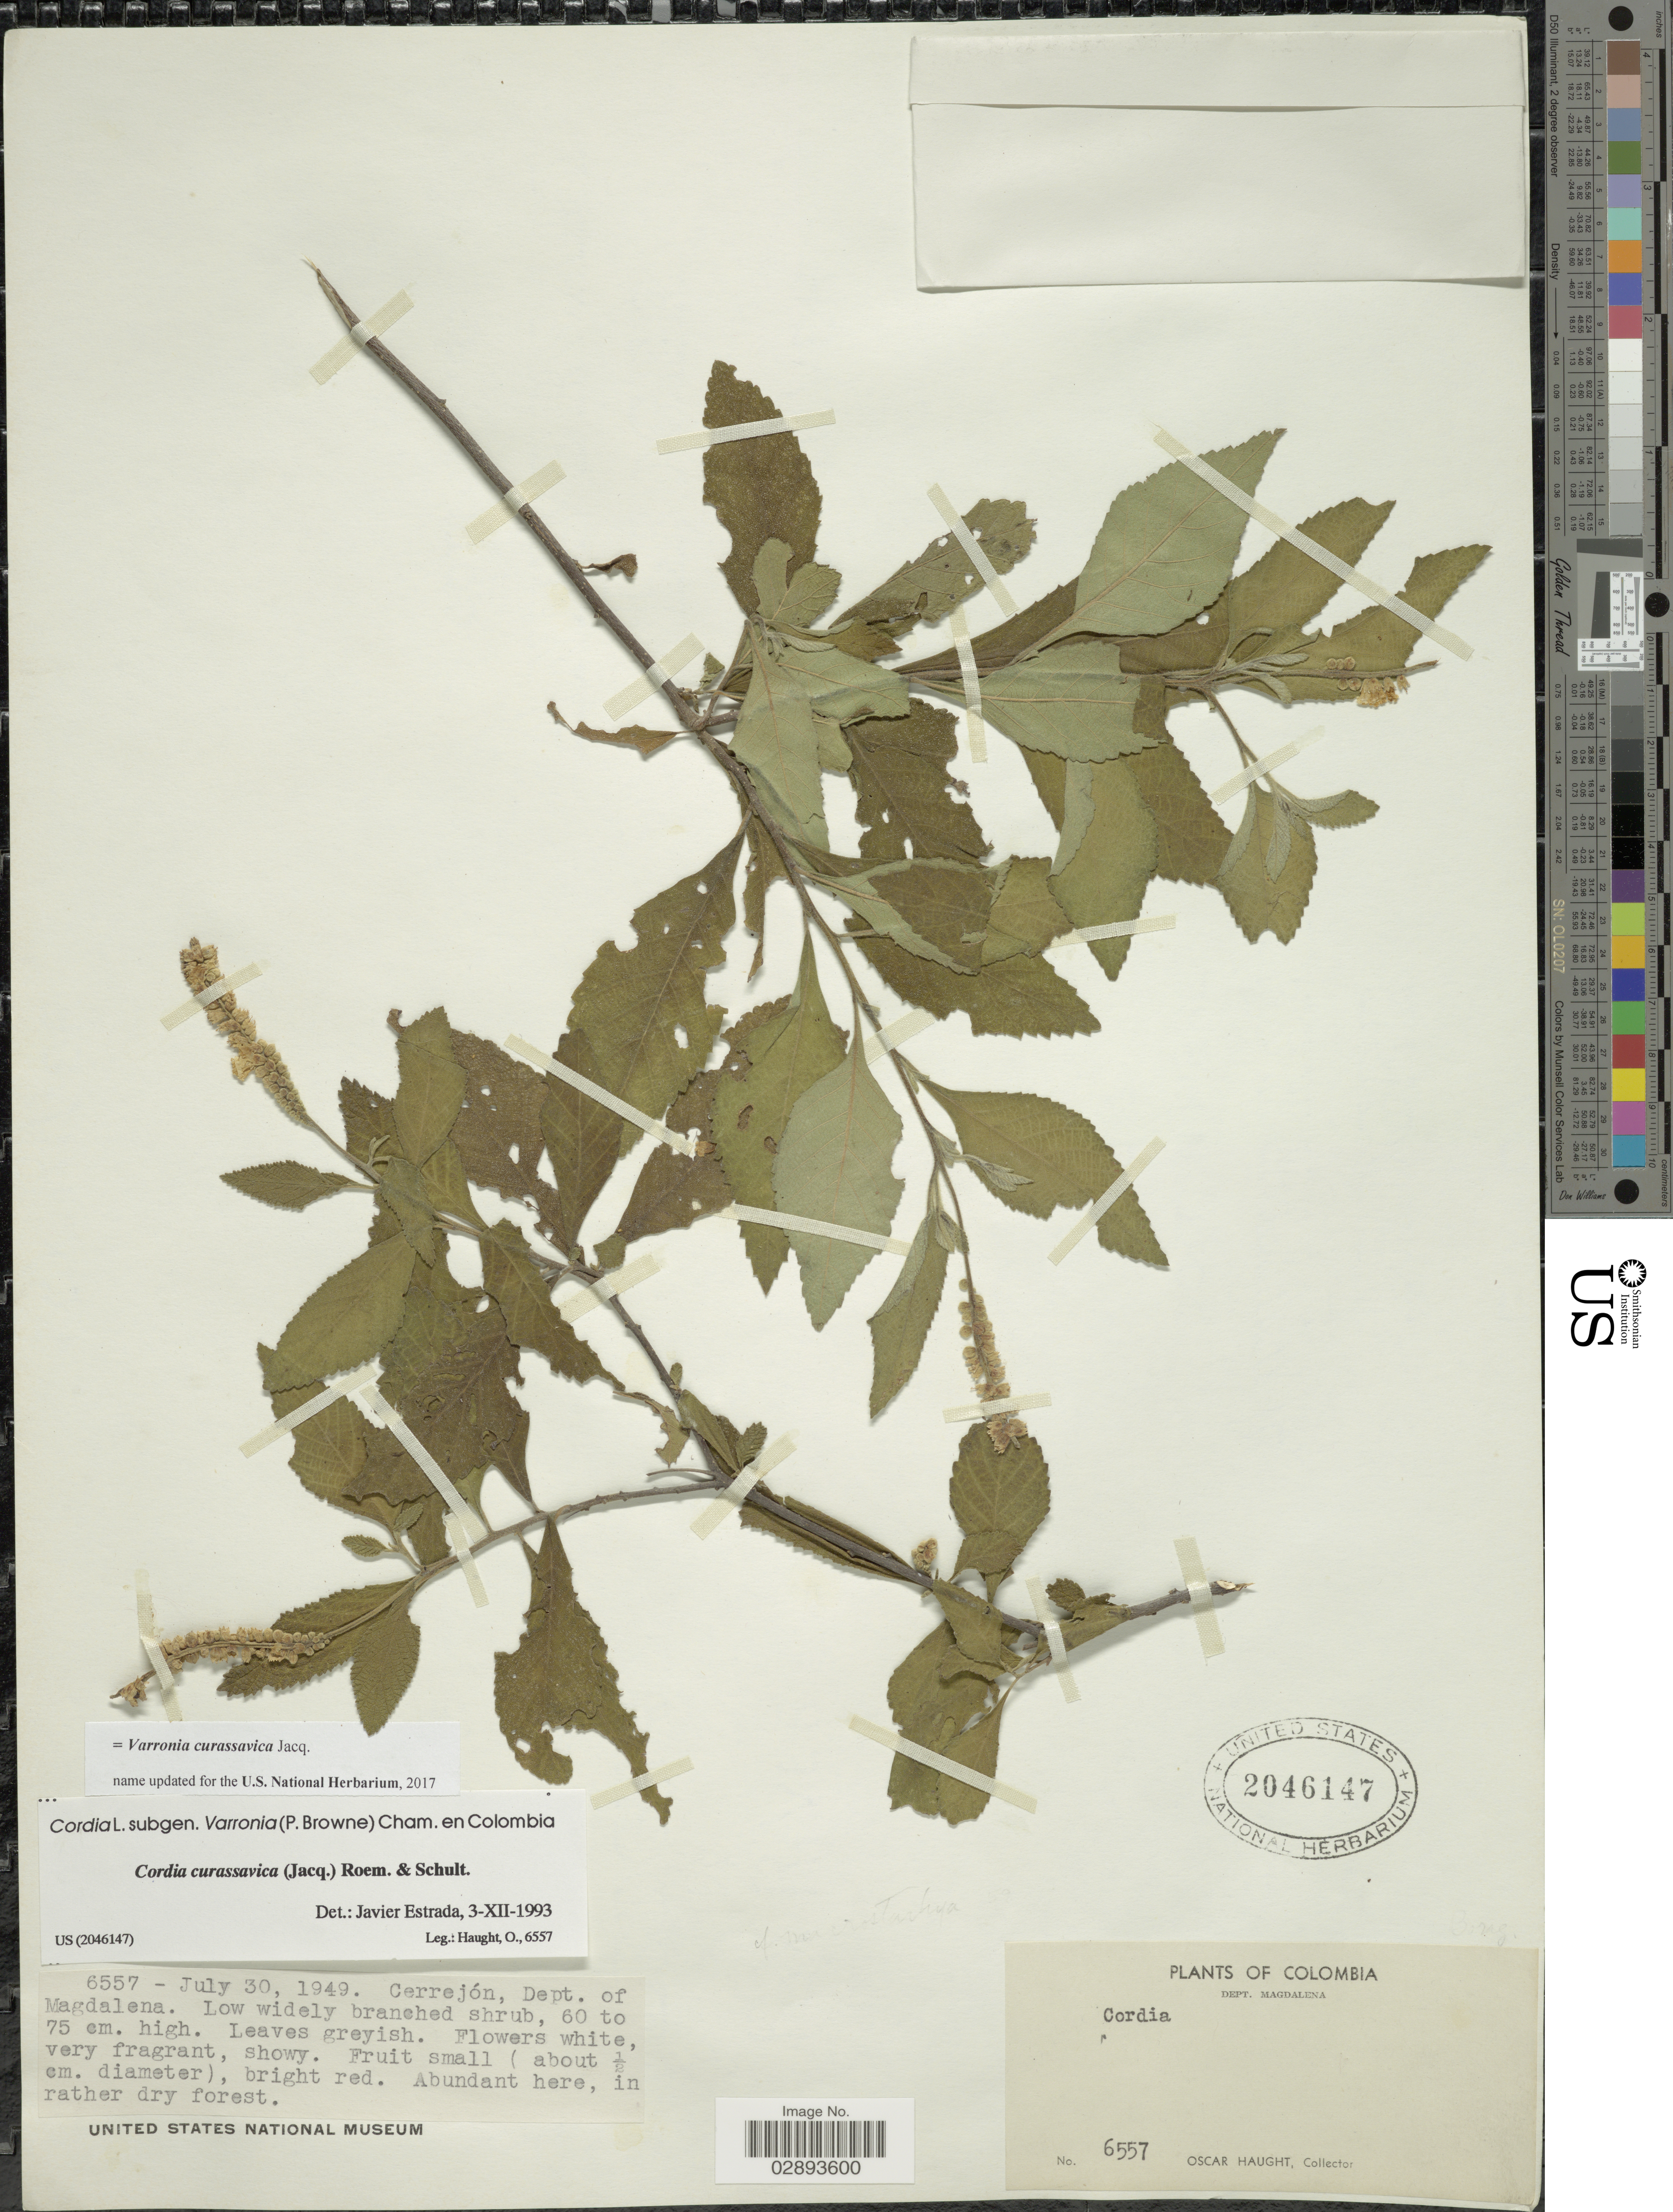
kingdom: Plantae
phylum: Tracheophyta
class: Magnoliopsida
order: Boraginales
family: Cordiaceae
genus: Varronia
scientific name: Varronia curassavica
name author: Jacq.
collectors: O. Haught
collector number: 6557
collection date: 1949-07-30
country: Colombia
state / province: Magdalena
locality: Cerrejón, Dept. of Magdalena.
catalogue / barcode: US 2046147